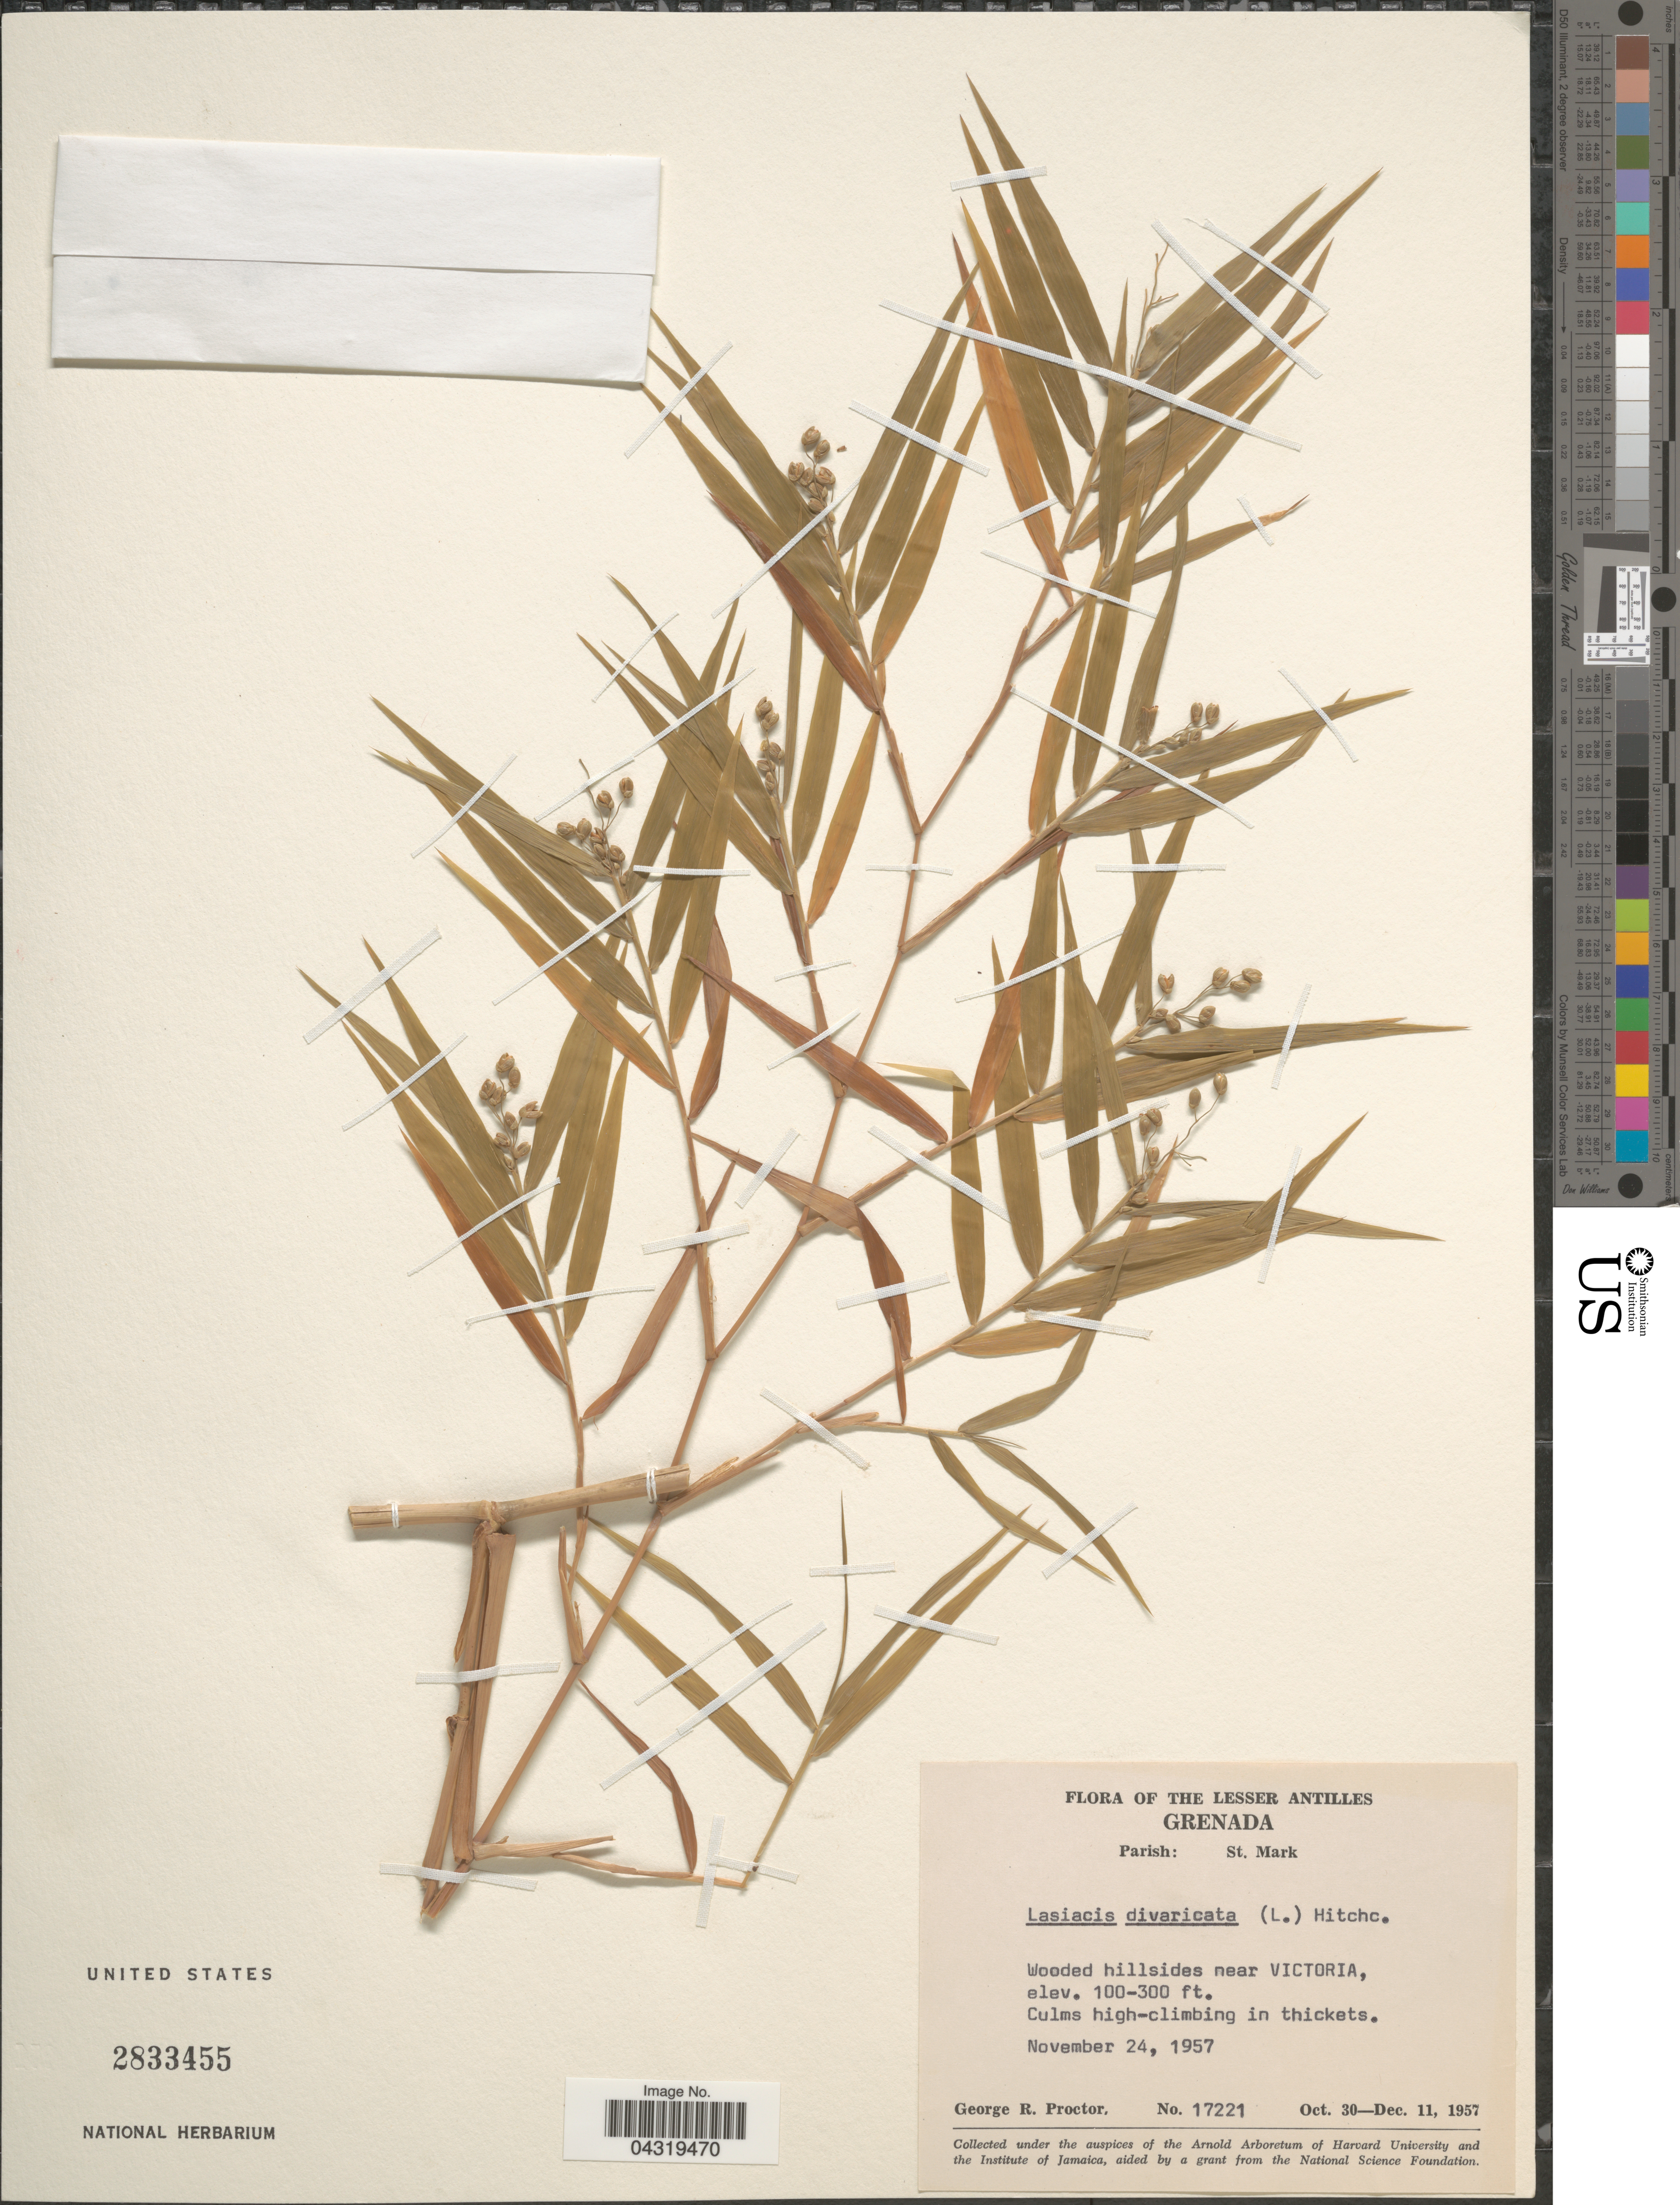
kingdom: Plantae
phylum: Tracheophyta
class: Liliopsida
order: Poales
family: Poaceae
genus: Lasiacis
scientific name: Lasiacis divaricata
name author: (L.) Hitchc.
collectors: G. R. Proctor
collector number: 17221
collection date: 1957-11-24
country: Grenada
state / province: Saint Mark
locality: The Lesser Antilles. Parish. St. Mark. Wooded hillsides near Victoria.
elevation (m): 30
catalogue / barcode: US 2833455